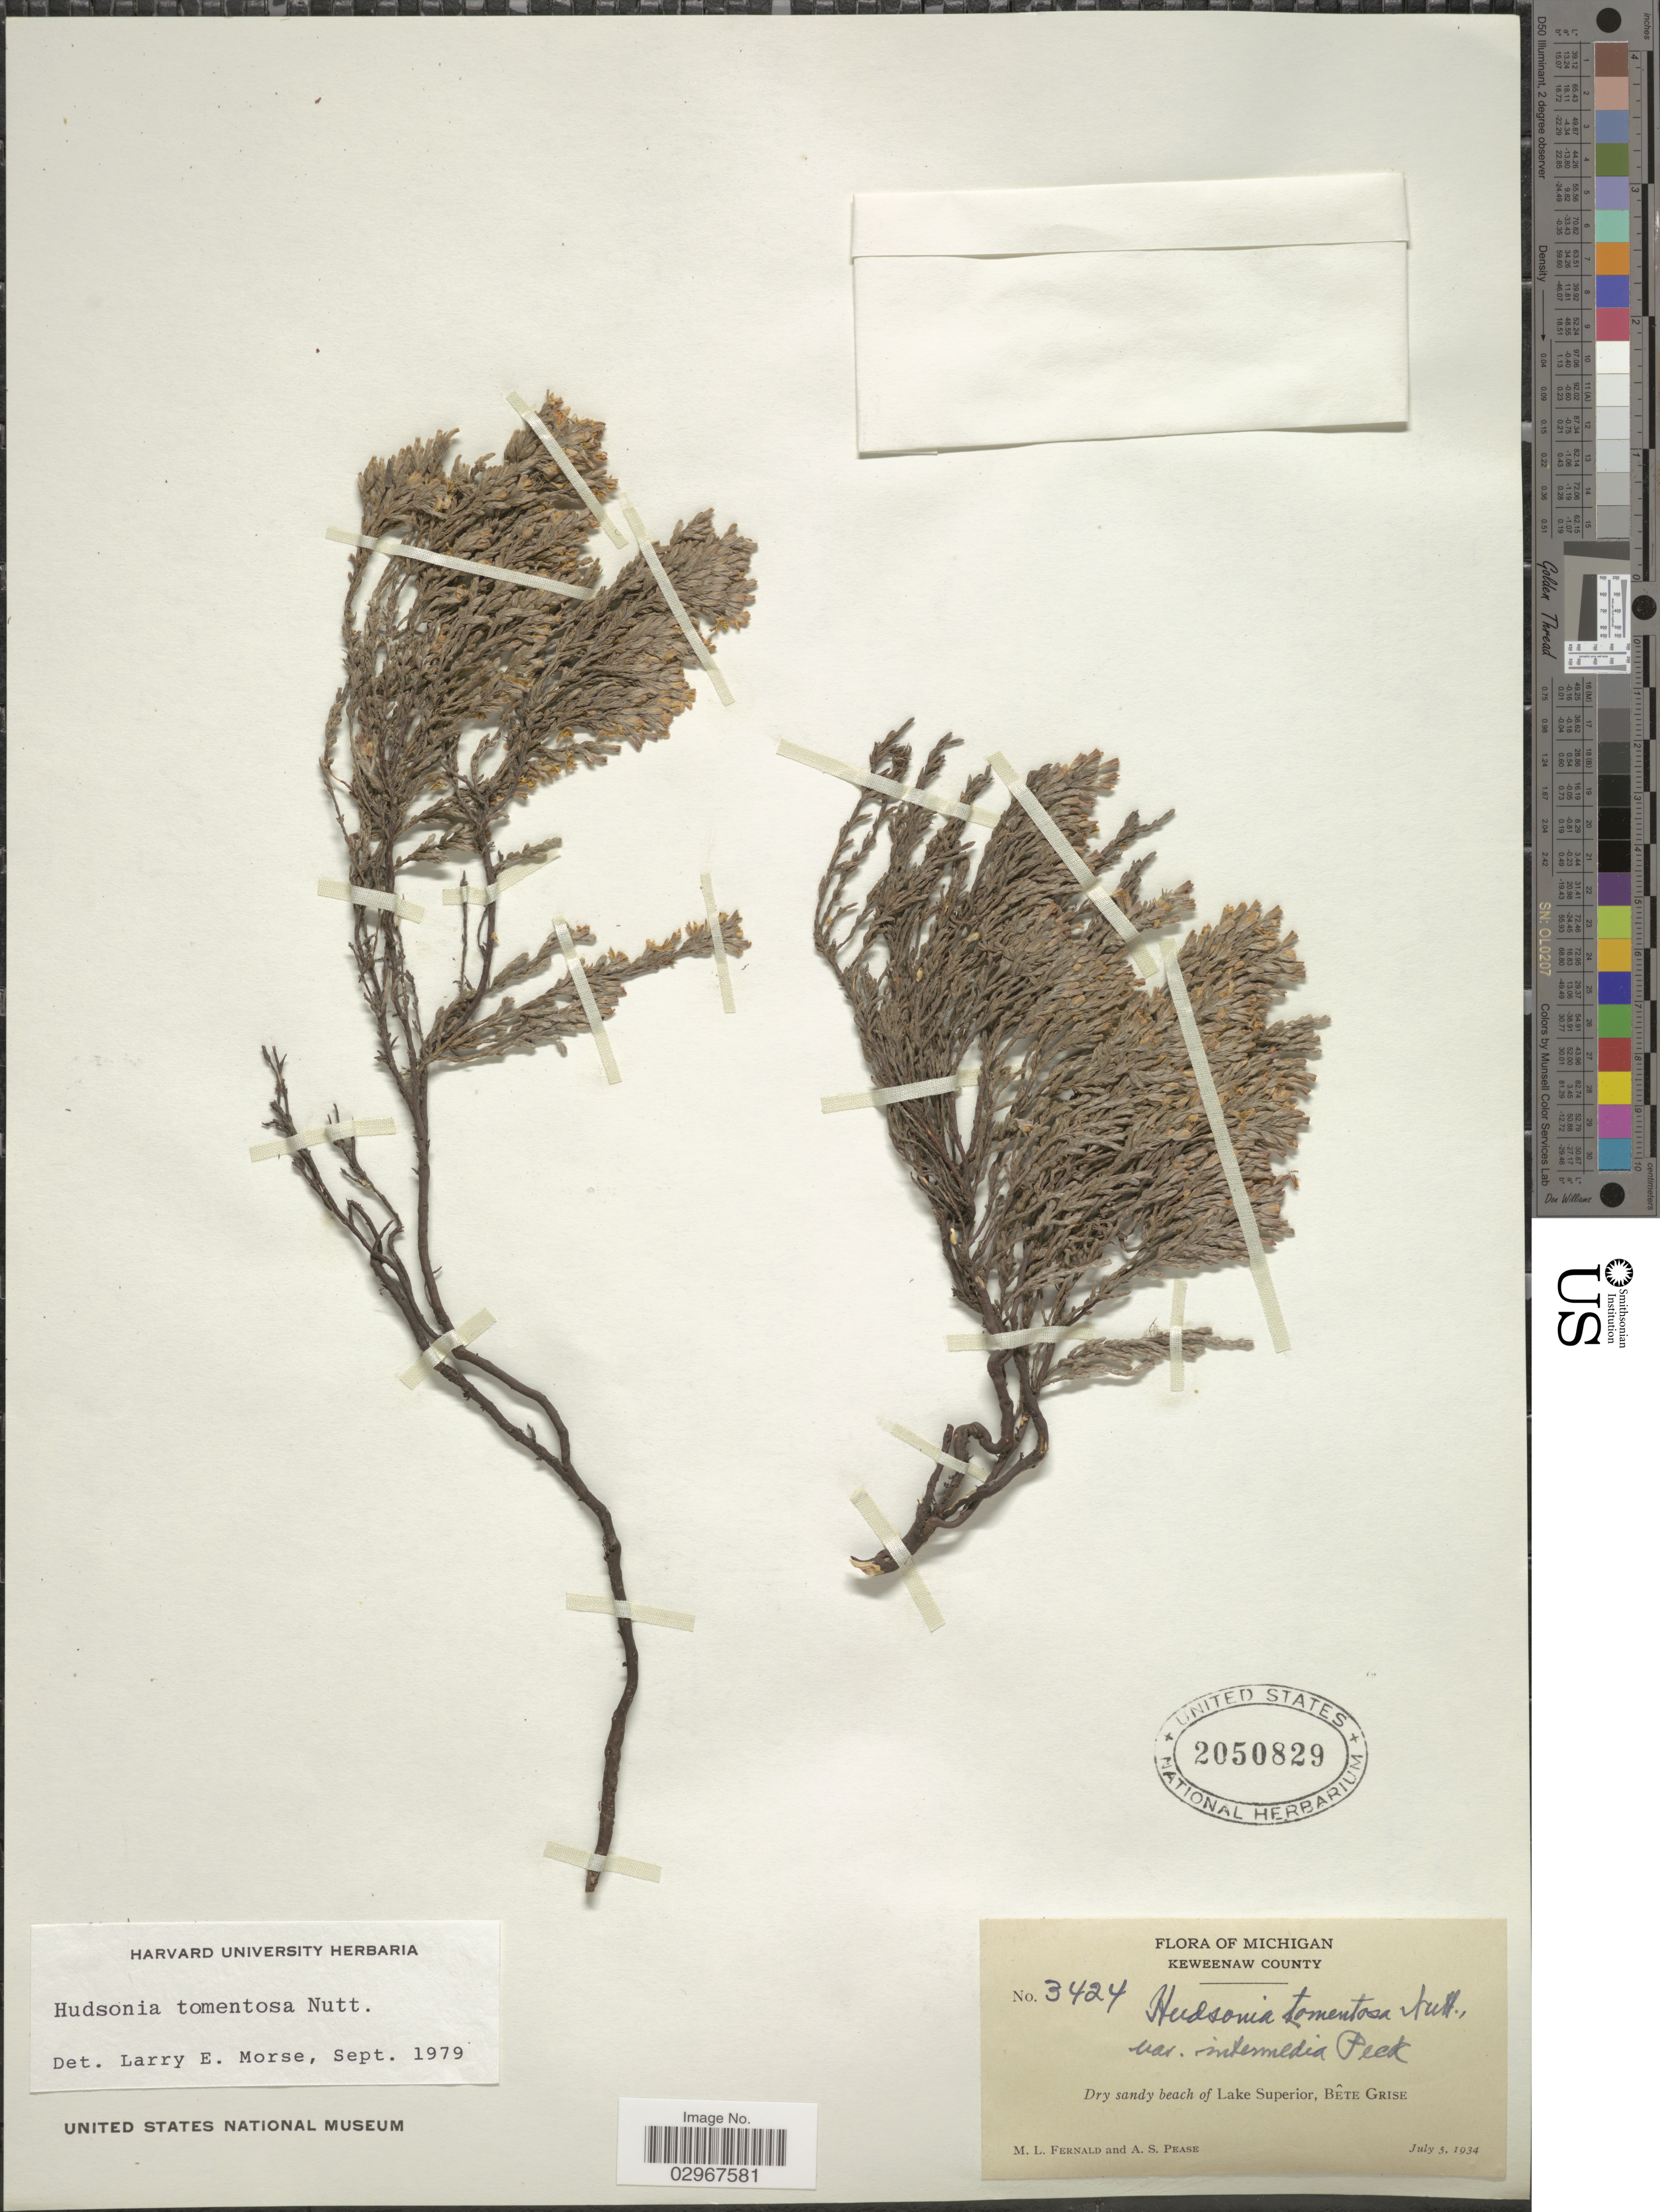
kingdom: Plantae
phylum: Tracheophyta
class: Magnoliopsida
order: Malvales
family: Cistaceae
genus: Hudsonia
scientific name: Hudsonia tomentosa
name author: Nutt.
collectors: M. L. Fernald & A. S. Pease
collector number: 3424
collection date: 1934-07-05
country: United States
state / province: Michigan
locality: Keweenaw County. Dry sandy beach of Lake Superior, Bête Grise.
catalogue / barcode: US 2050829